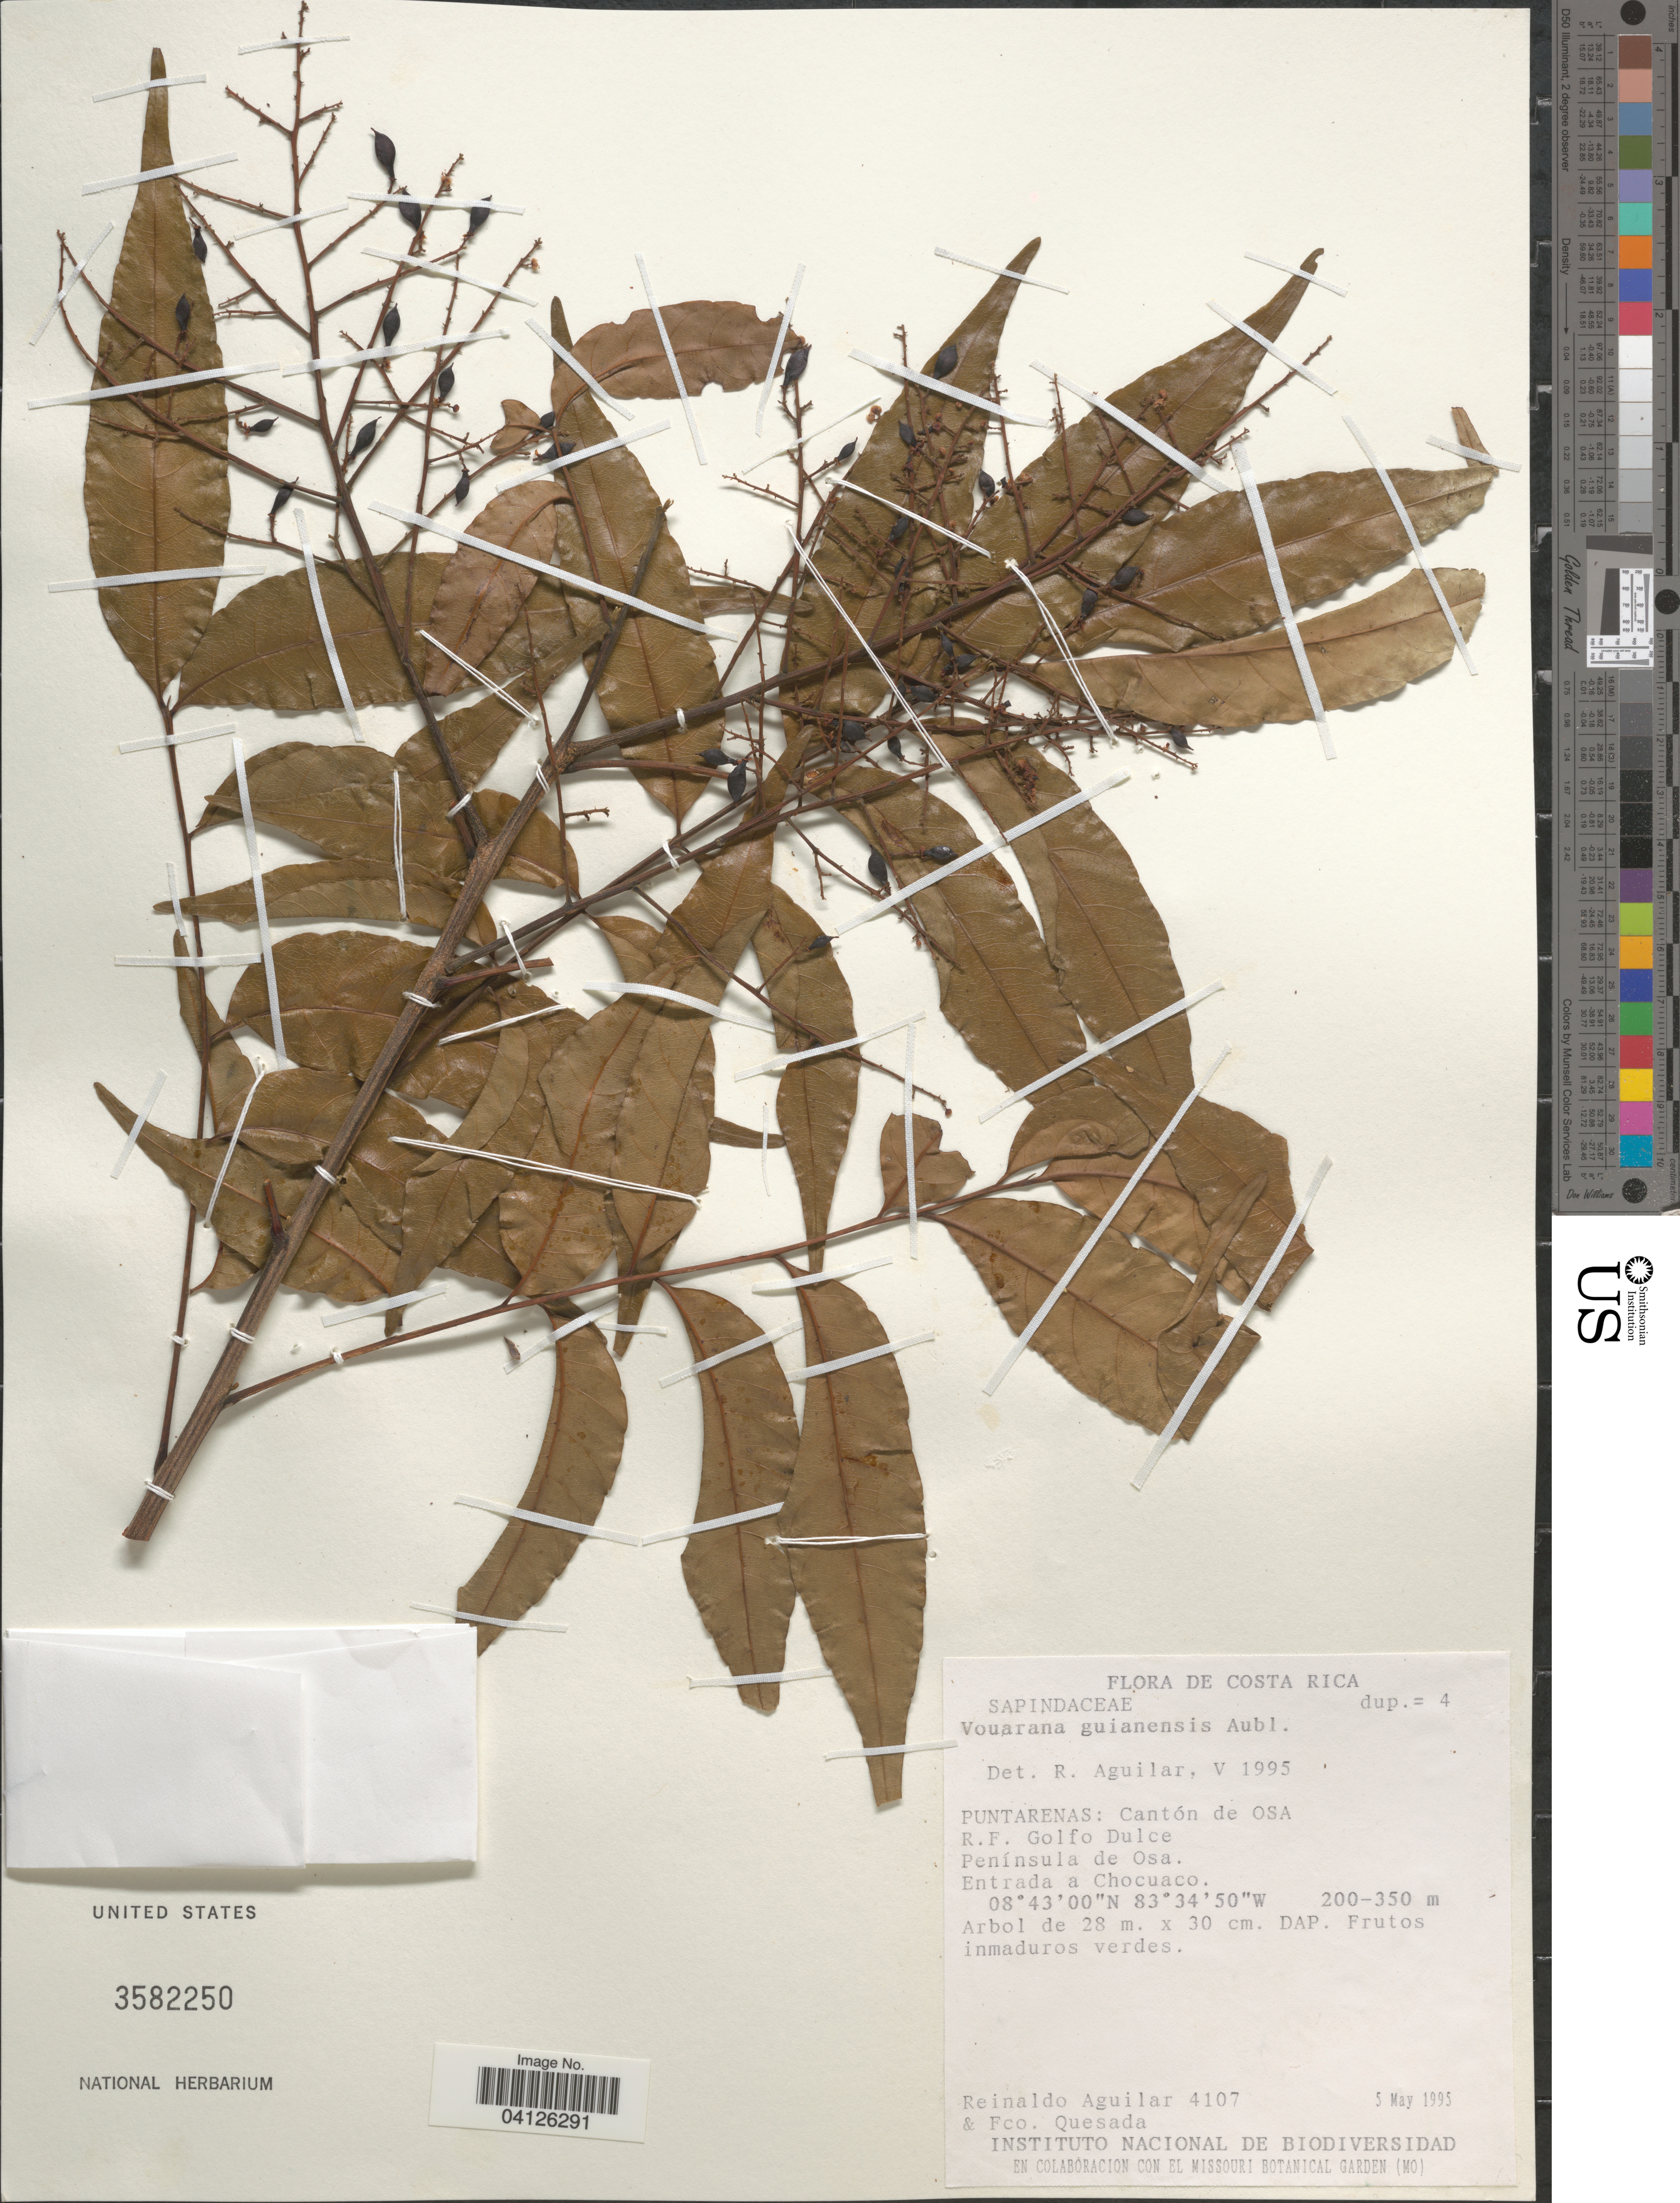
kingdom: Plantae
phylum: Tracheophyta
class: Magnoliopsida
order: Sapindales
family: Sapindaceae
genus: Vouarana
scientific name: Vouarana anomala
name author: (Steyerm.) Acev.-Rodr.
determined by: Acevedo-Rodriguez, P., (US), Smithsonian Institution - National Museum of Natural History (UNITED STATES)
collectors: R. Aguilar & F. Quesada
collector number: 4107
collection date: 1995-05-05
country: Costa Rica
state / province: Puntarenas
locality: Cantón de Osa. R.F. Golfo Dulce. Península de Osa. Entrada a Chocuaco.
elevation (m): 200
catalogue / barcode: US 3582250